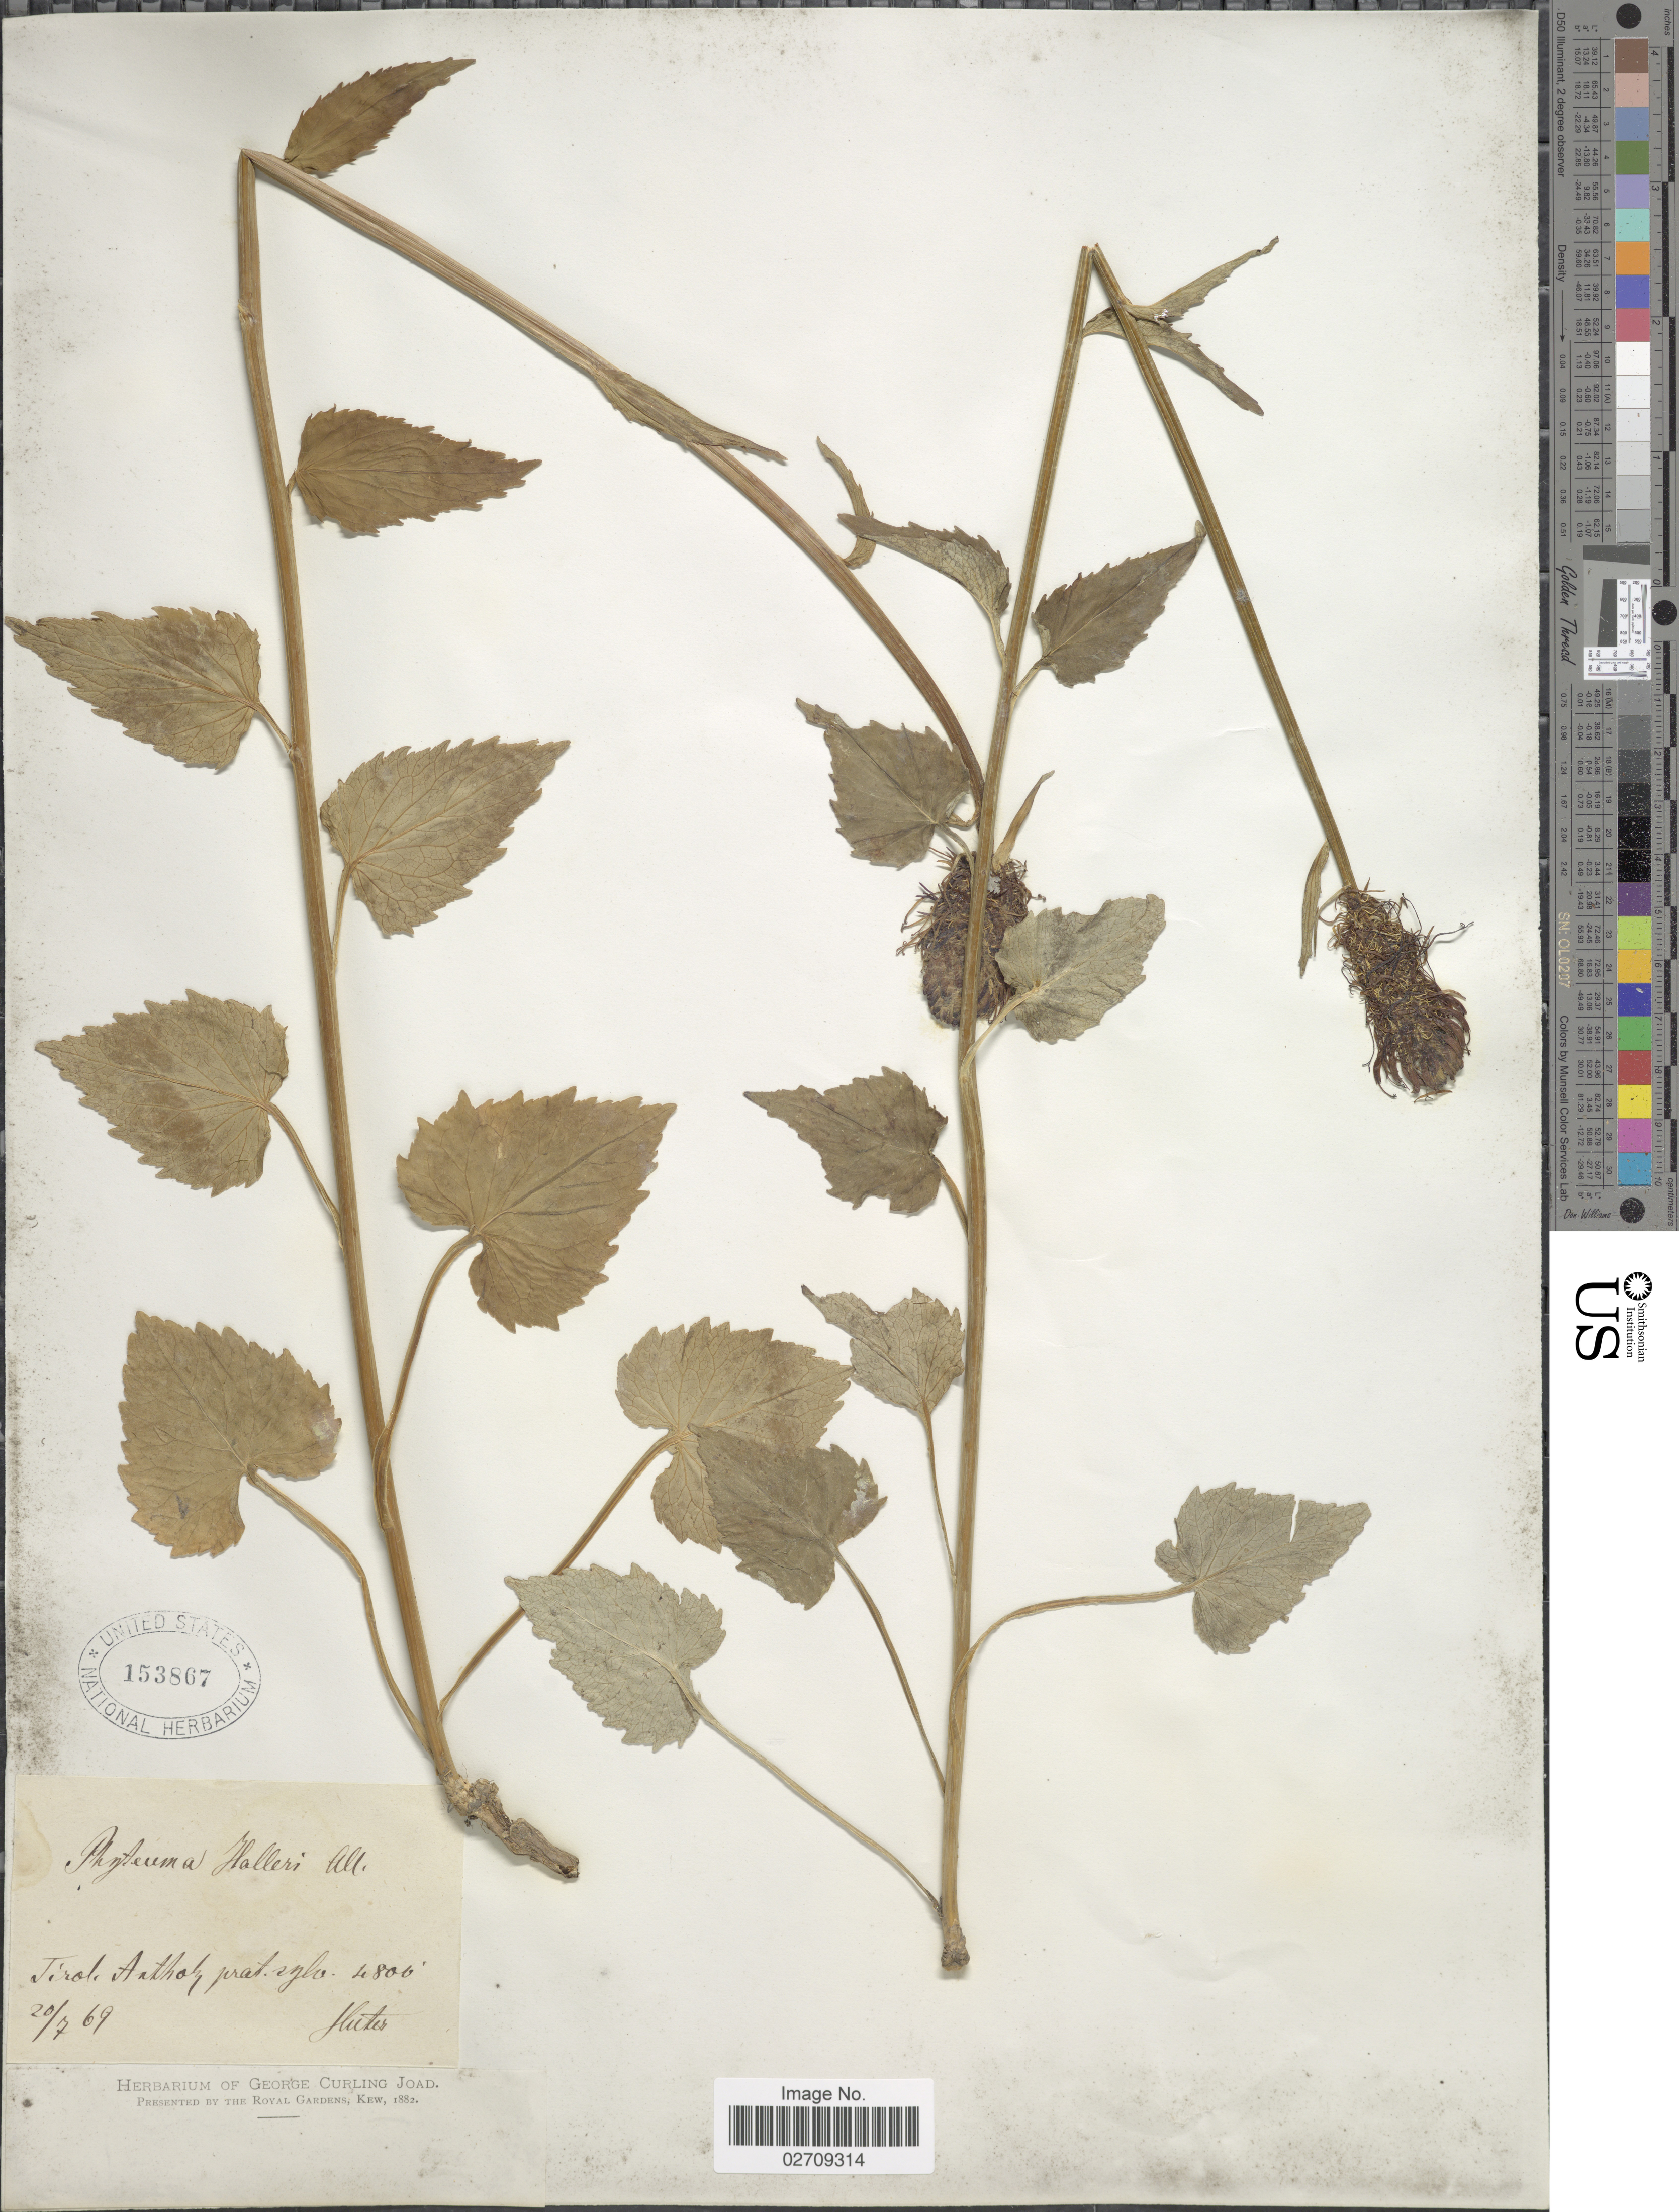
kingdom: Plantae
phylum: Tracheophyta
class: Magnoliopsida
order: Asterales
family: Campanulaceae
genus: Phyteuma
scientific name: Phyteuma halleri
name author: All.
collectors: -. Huter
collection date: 1869-07-20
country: Austria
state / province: Tirol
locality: Antholz [interpreted] prat. Sylv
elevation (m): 1463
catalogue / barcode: US 153867